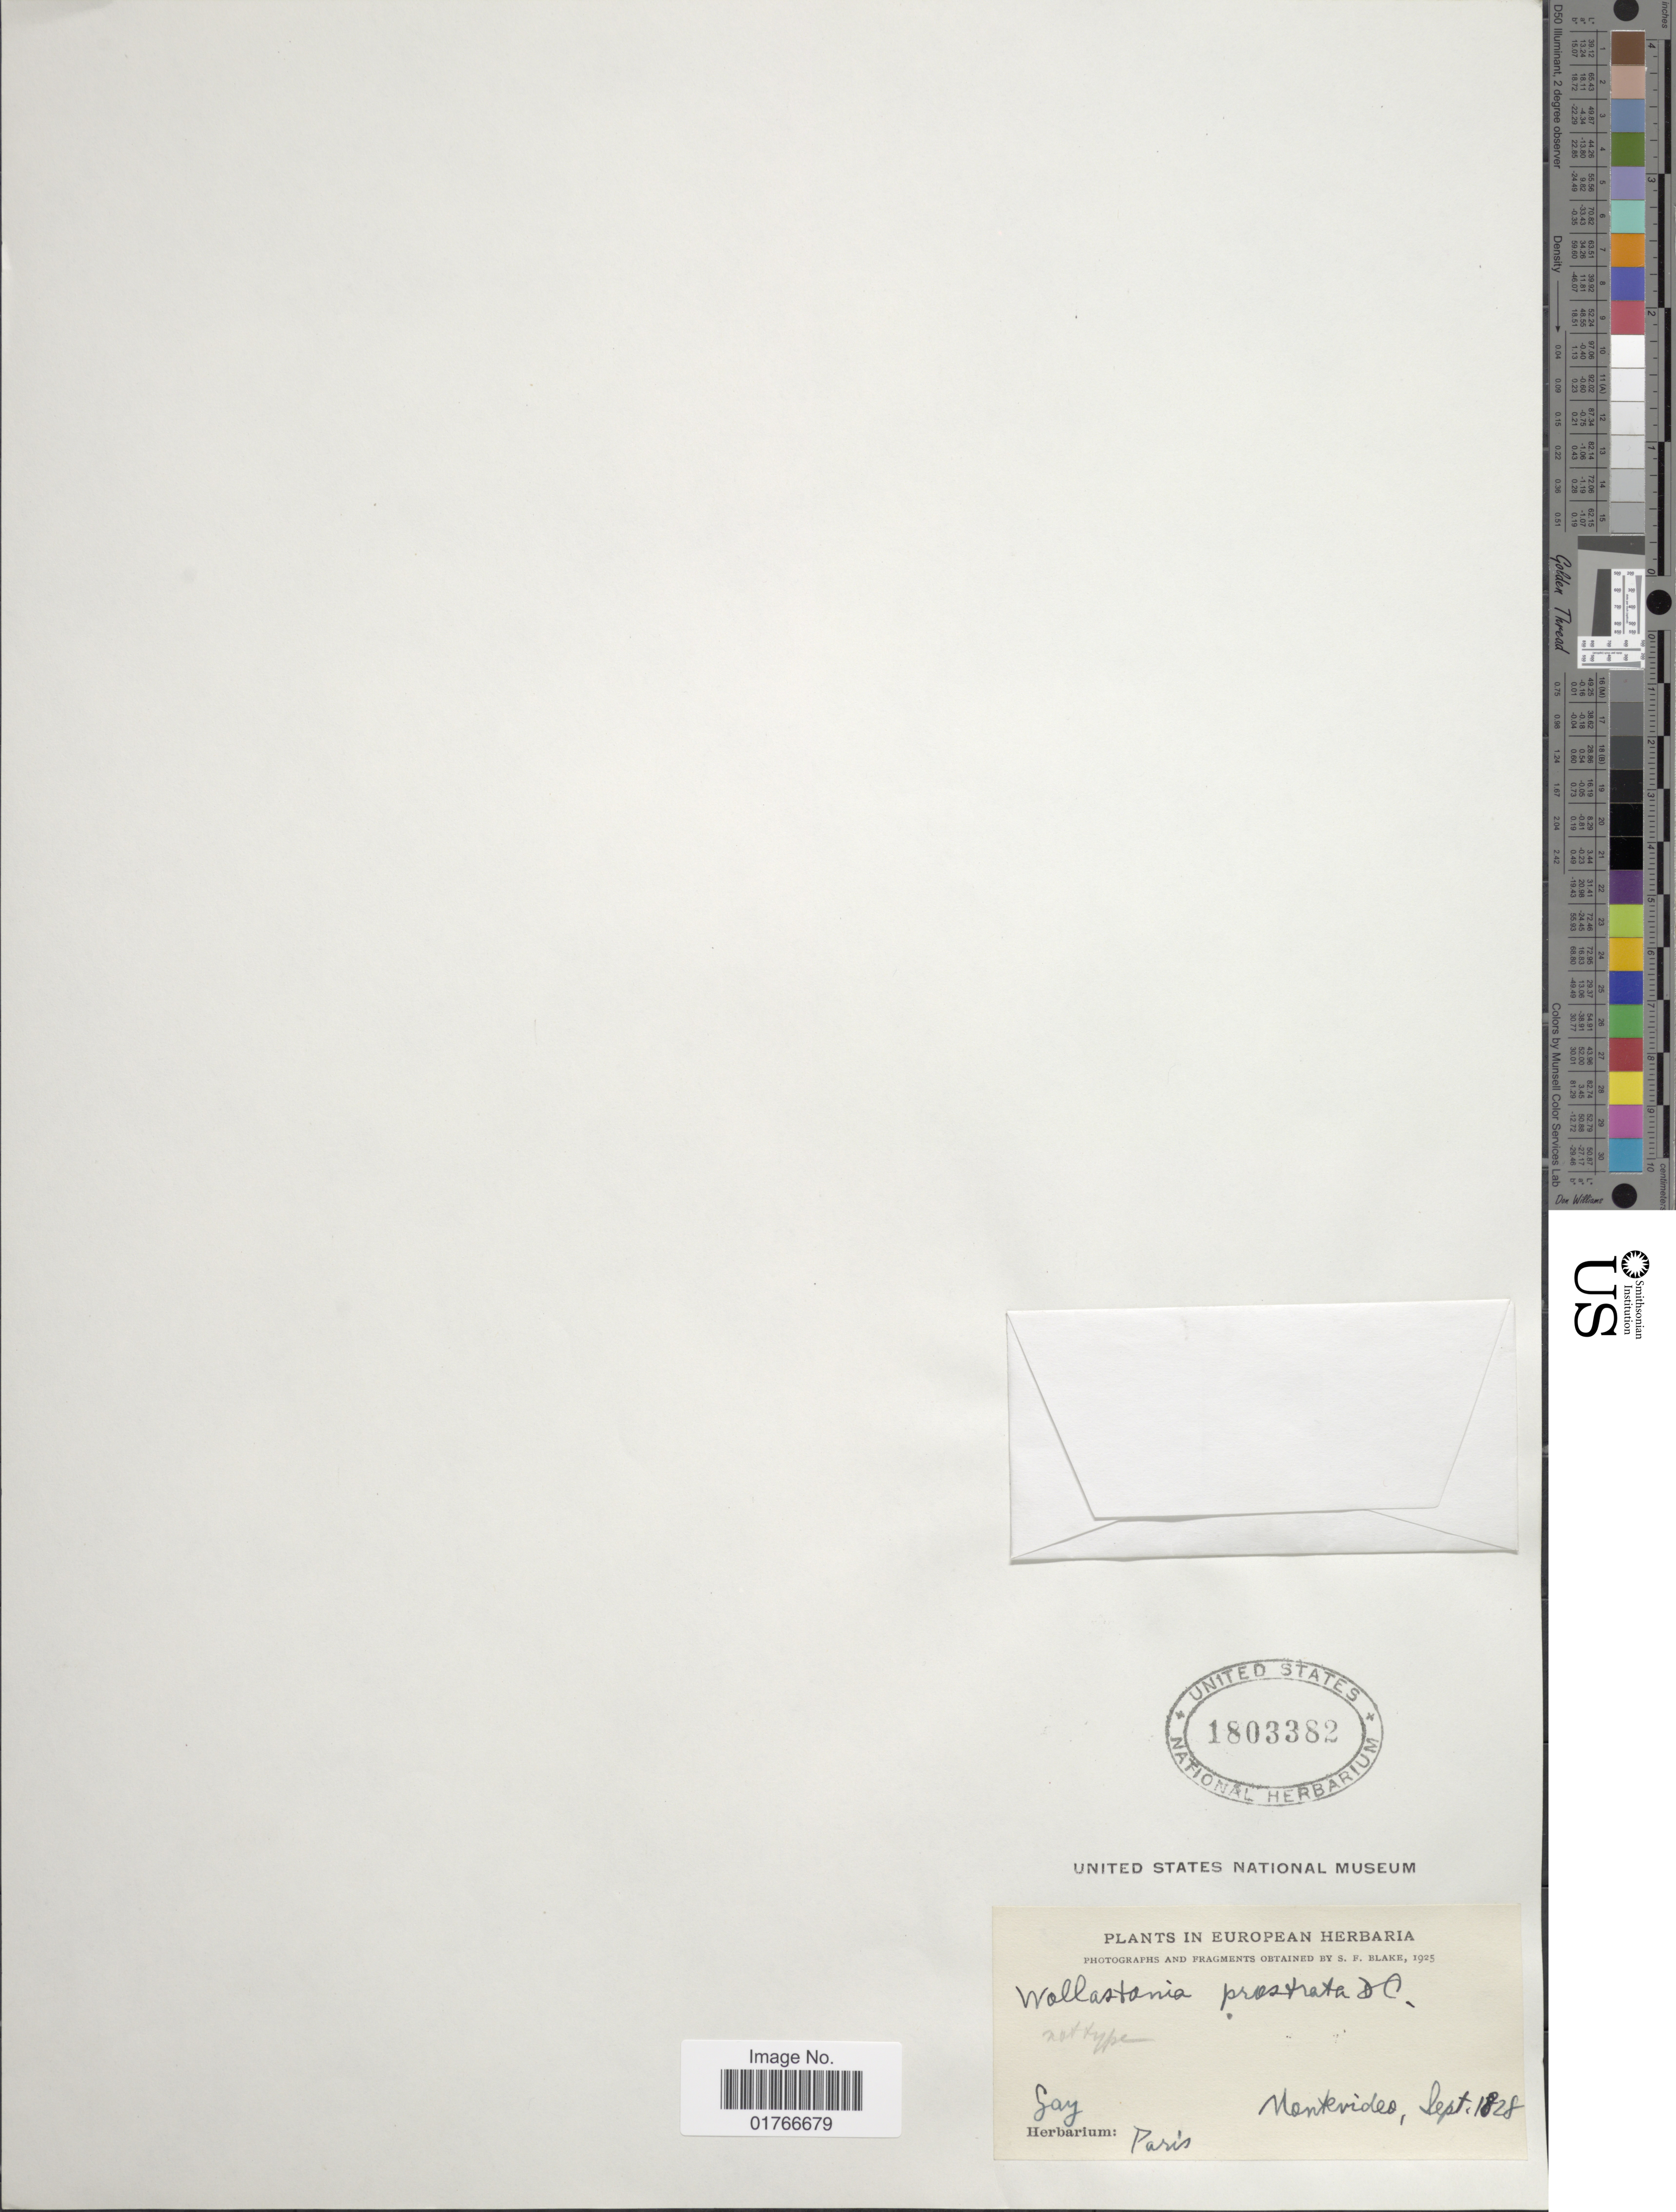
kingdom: Plantae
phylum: Tracheophyta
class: Magnoliopsida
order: Asterales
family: Asteraceae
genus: Sphagneticola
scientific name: Sphagneticola trilobata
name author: (L.) Pruski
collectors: -- Gay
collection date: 1828-09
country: Uruguay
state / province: Montevideo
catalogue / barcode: US 1803382